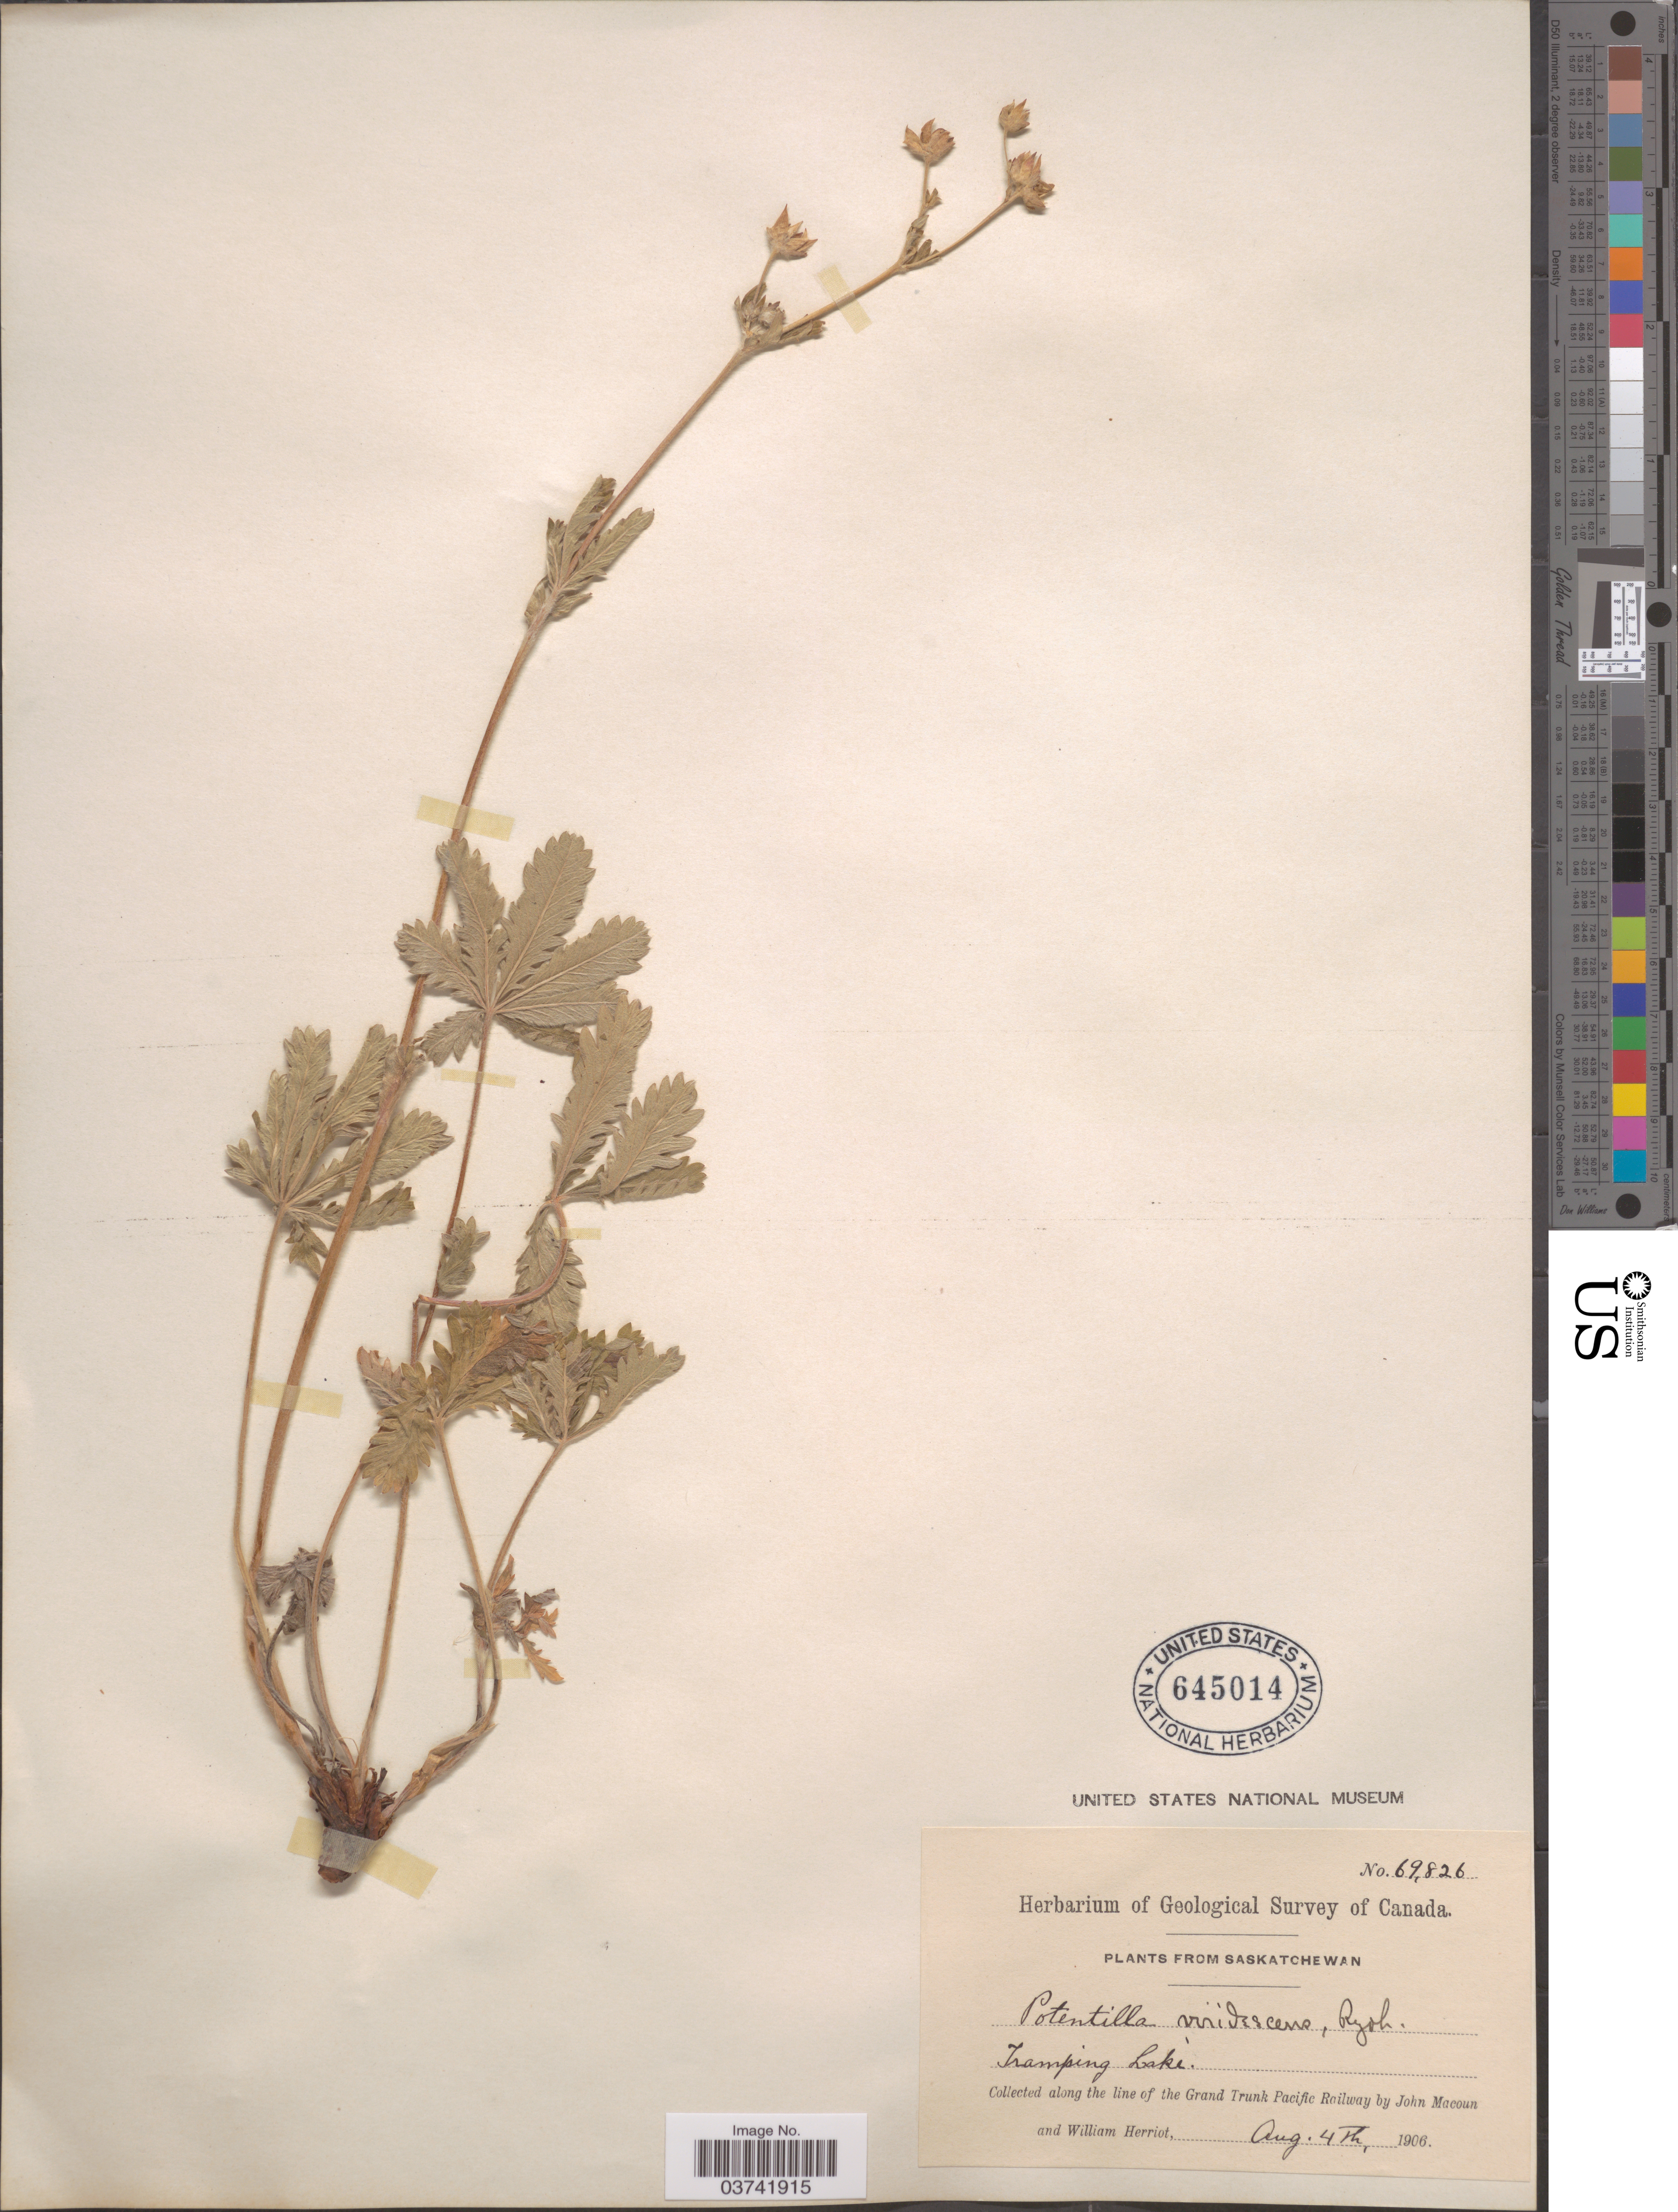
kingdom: Plantae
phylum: Tracheophyta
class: Magnoliopsida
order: Rosales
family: Rosaceae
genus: Potentilla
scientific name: Potentilla viridescens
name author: Rydb.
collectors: J. Macoun & W. Herriot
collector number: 69826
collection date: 1906-08-04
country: Canada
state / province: Saskatchewan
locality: Tramping Lake. Along the line of the Grand Trunk Pacific Railway.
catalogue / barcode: US 645014